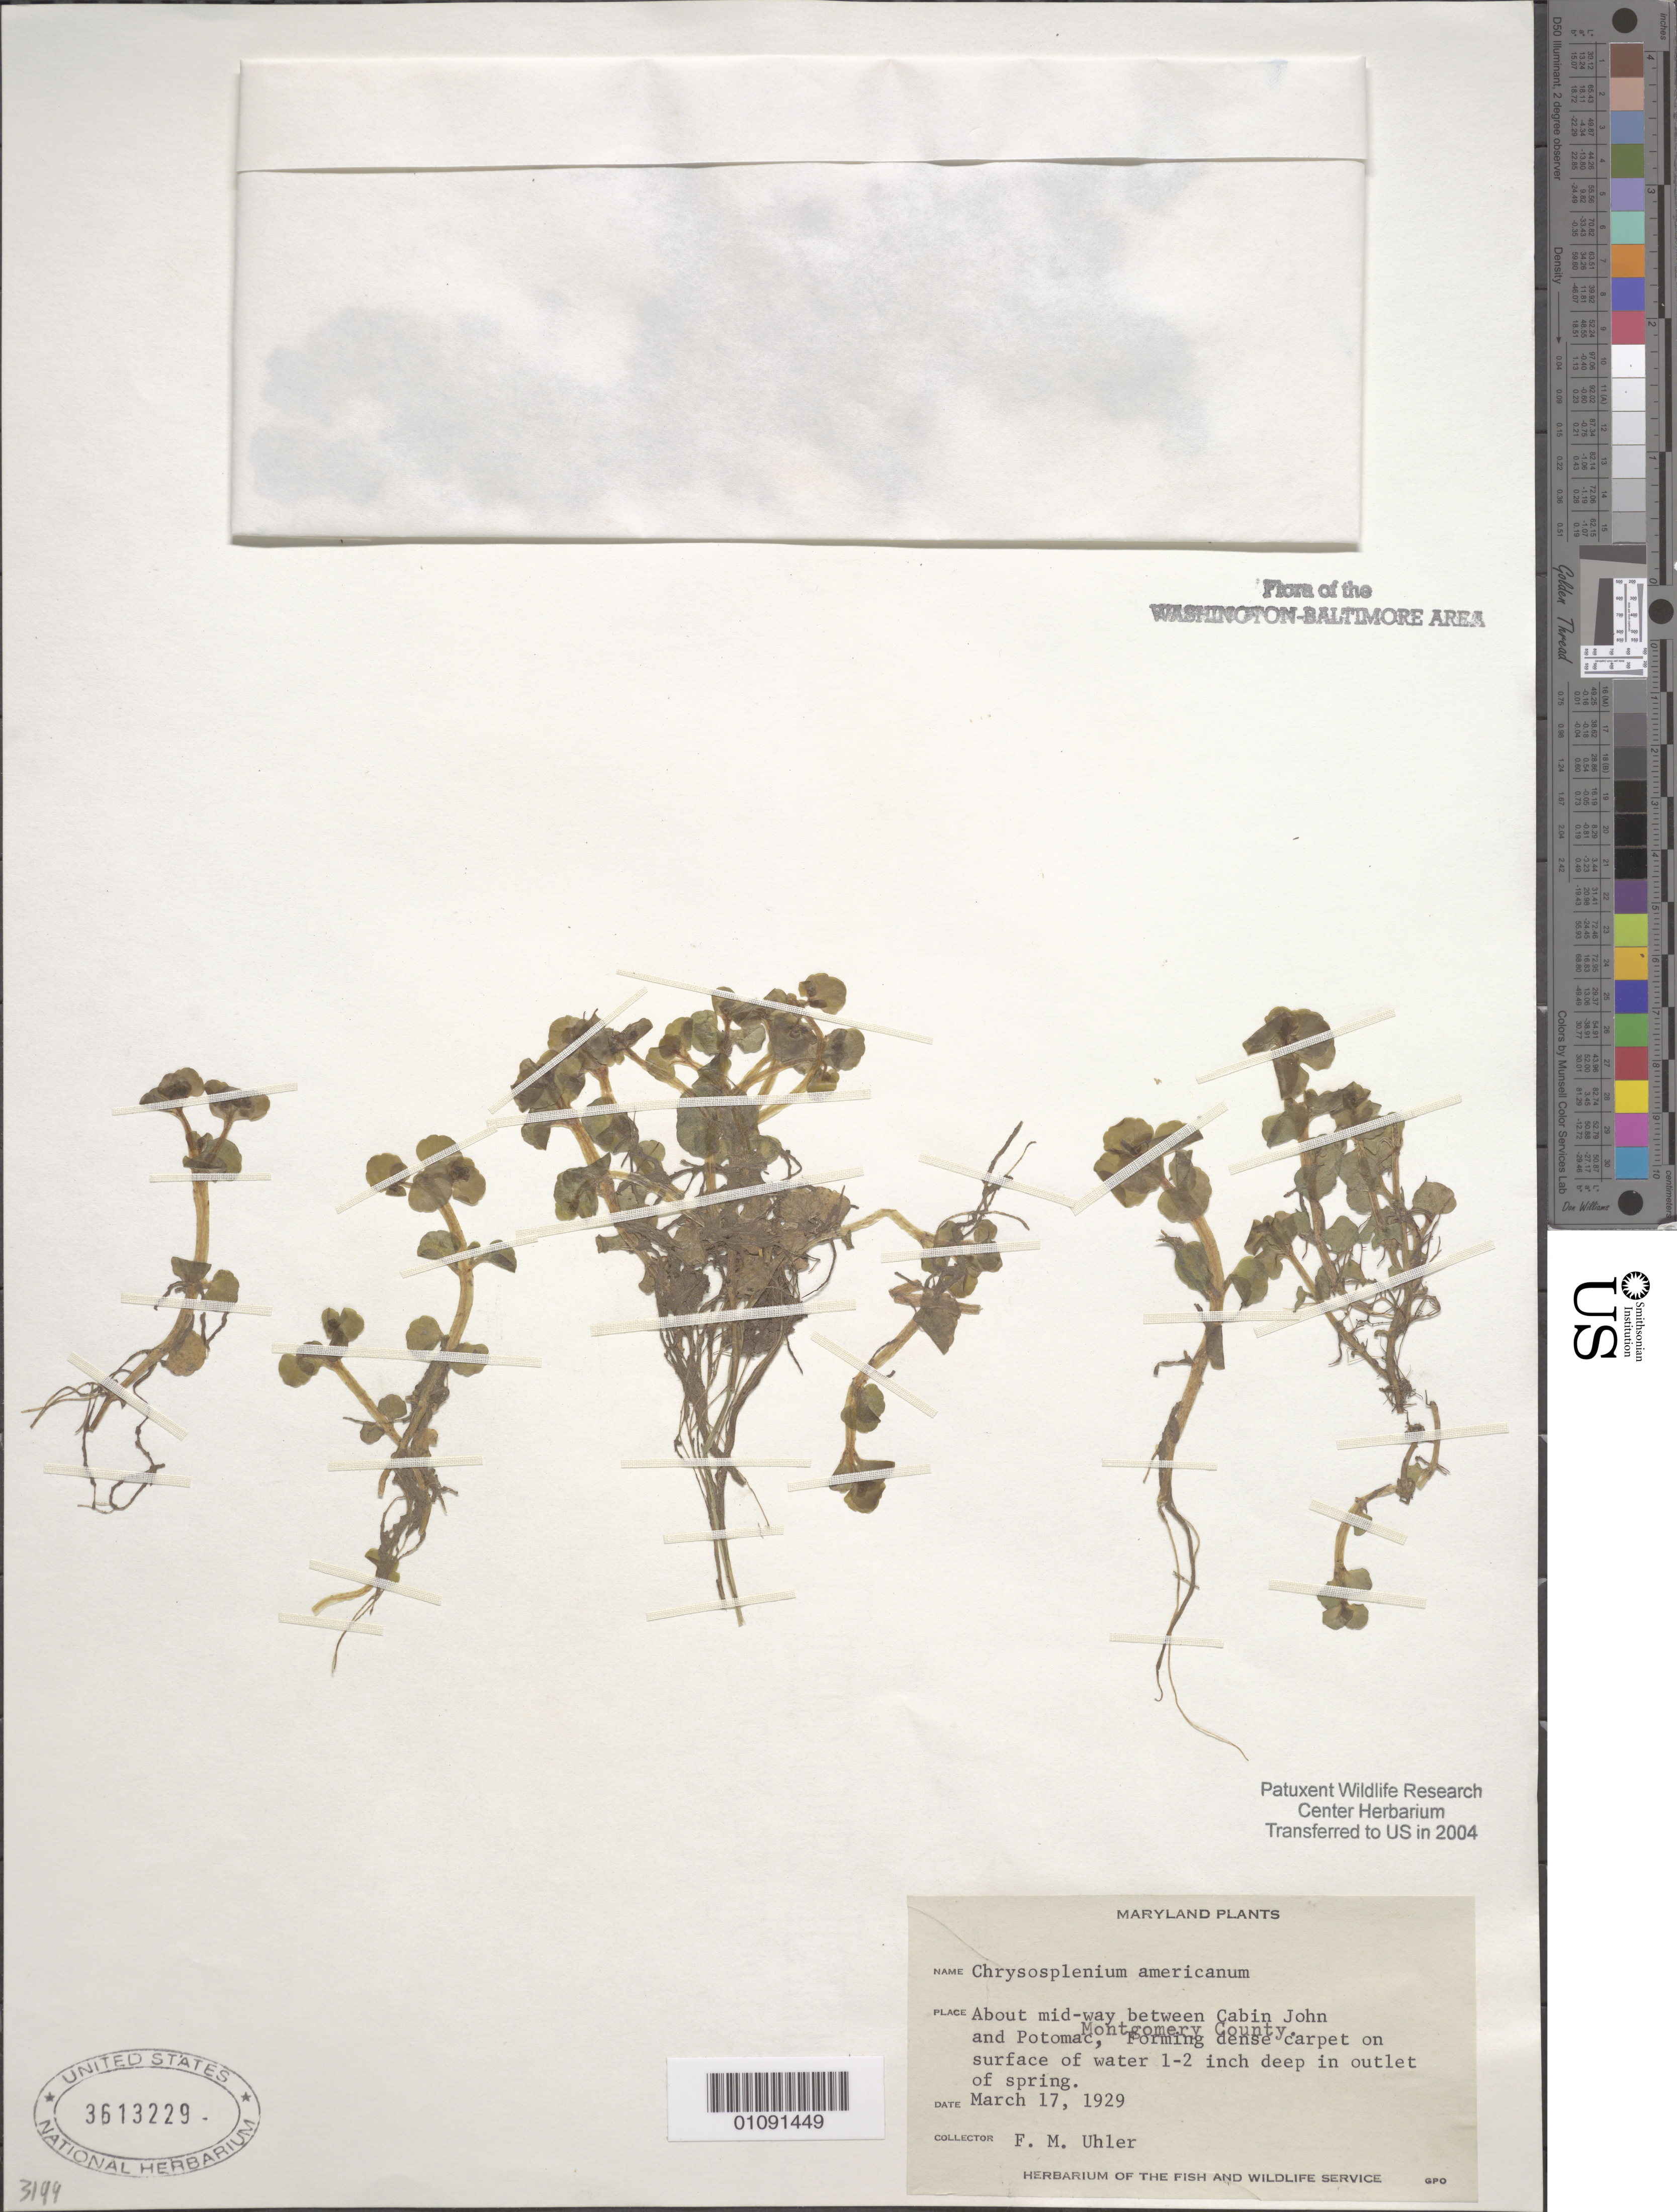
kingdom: Plantae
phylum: Tracheophyta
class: Magnoliopsida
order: Saxifragales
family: Saxifragaceae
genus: Chrysosplenium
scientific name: Chrysosplenium americanum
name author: Schwein.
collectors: F. M. Uhler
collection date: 1929-03-17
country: United States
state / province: Maryland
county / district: Montgomery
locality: About midway between Cabin John and Potomac.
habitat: Dense carpet on surface of water 1-2" deep in outlet of spring.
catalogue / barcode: US 3613229